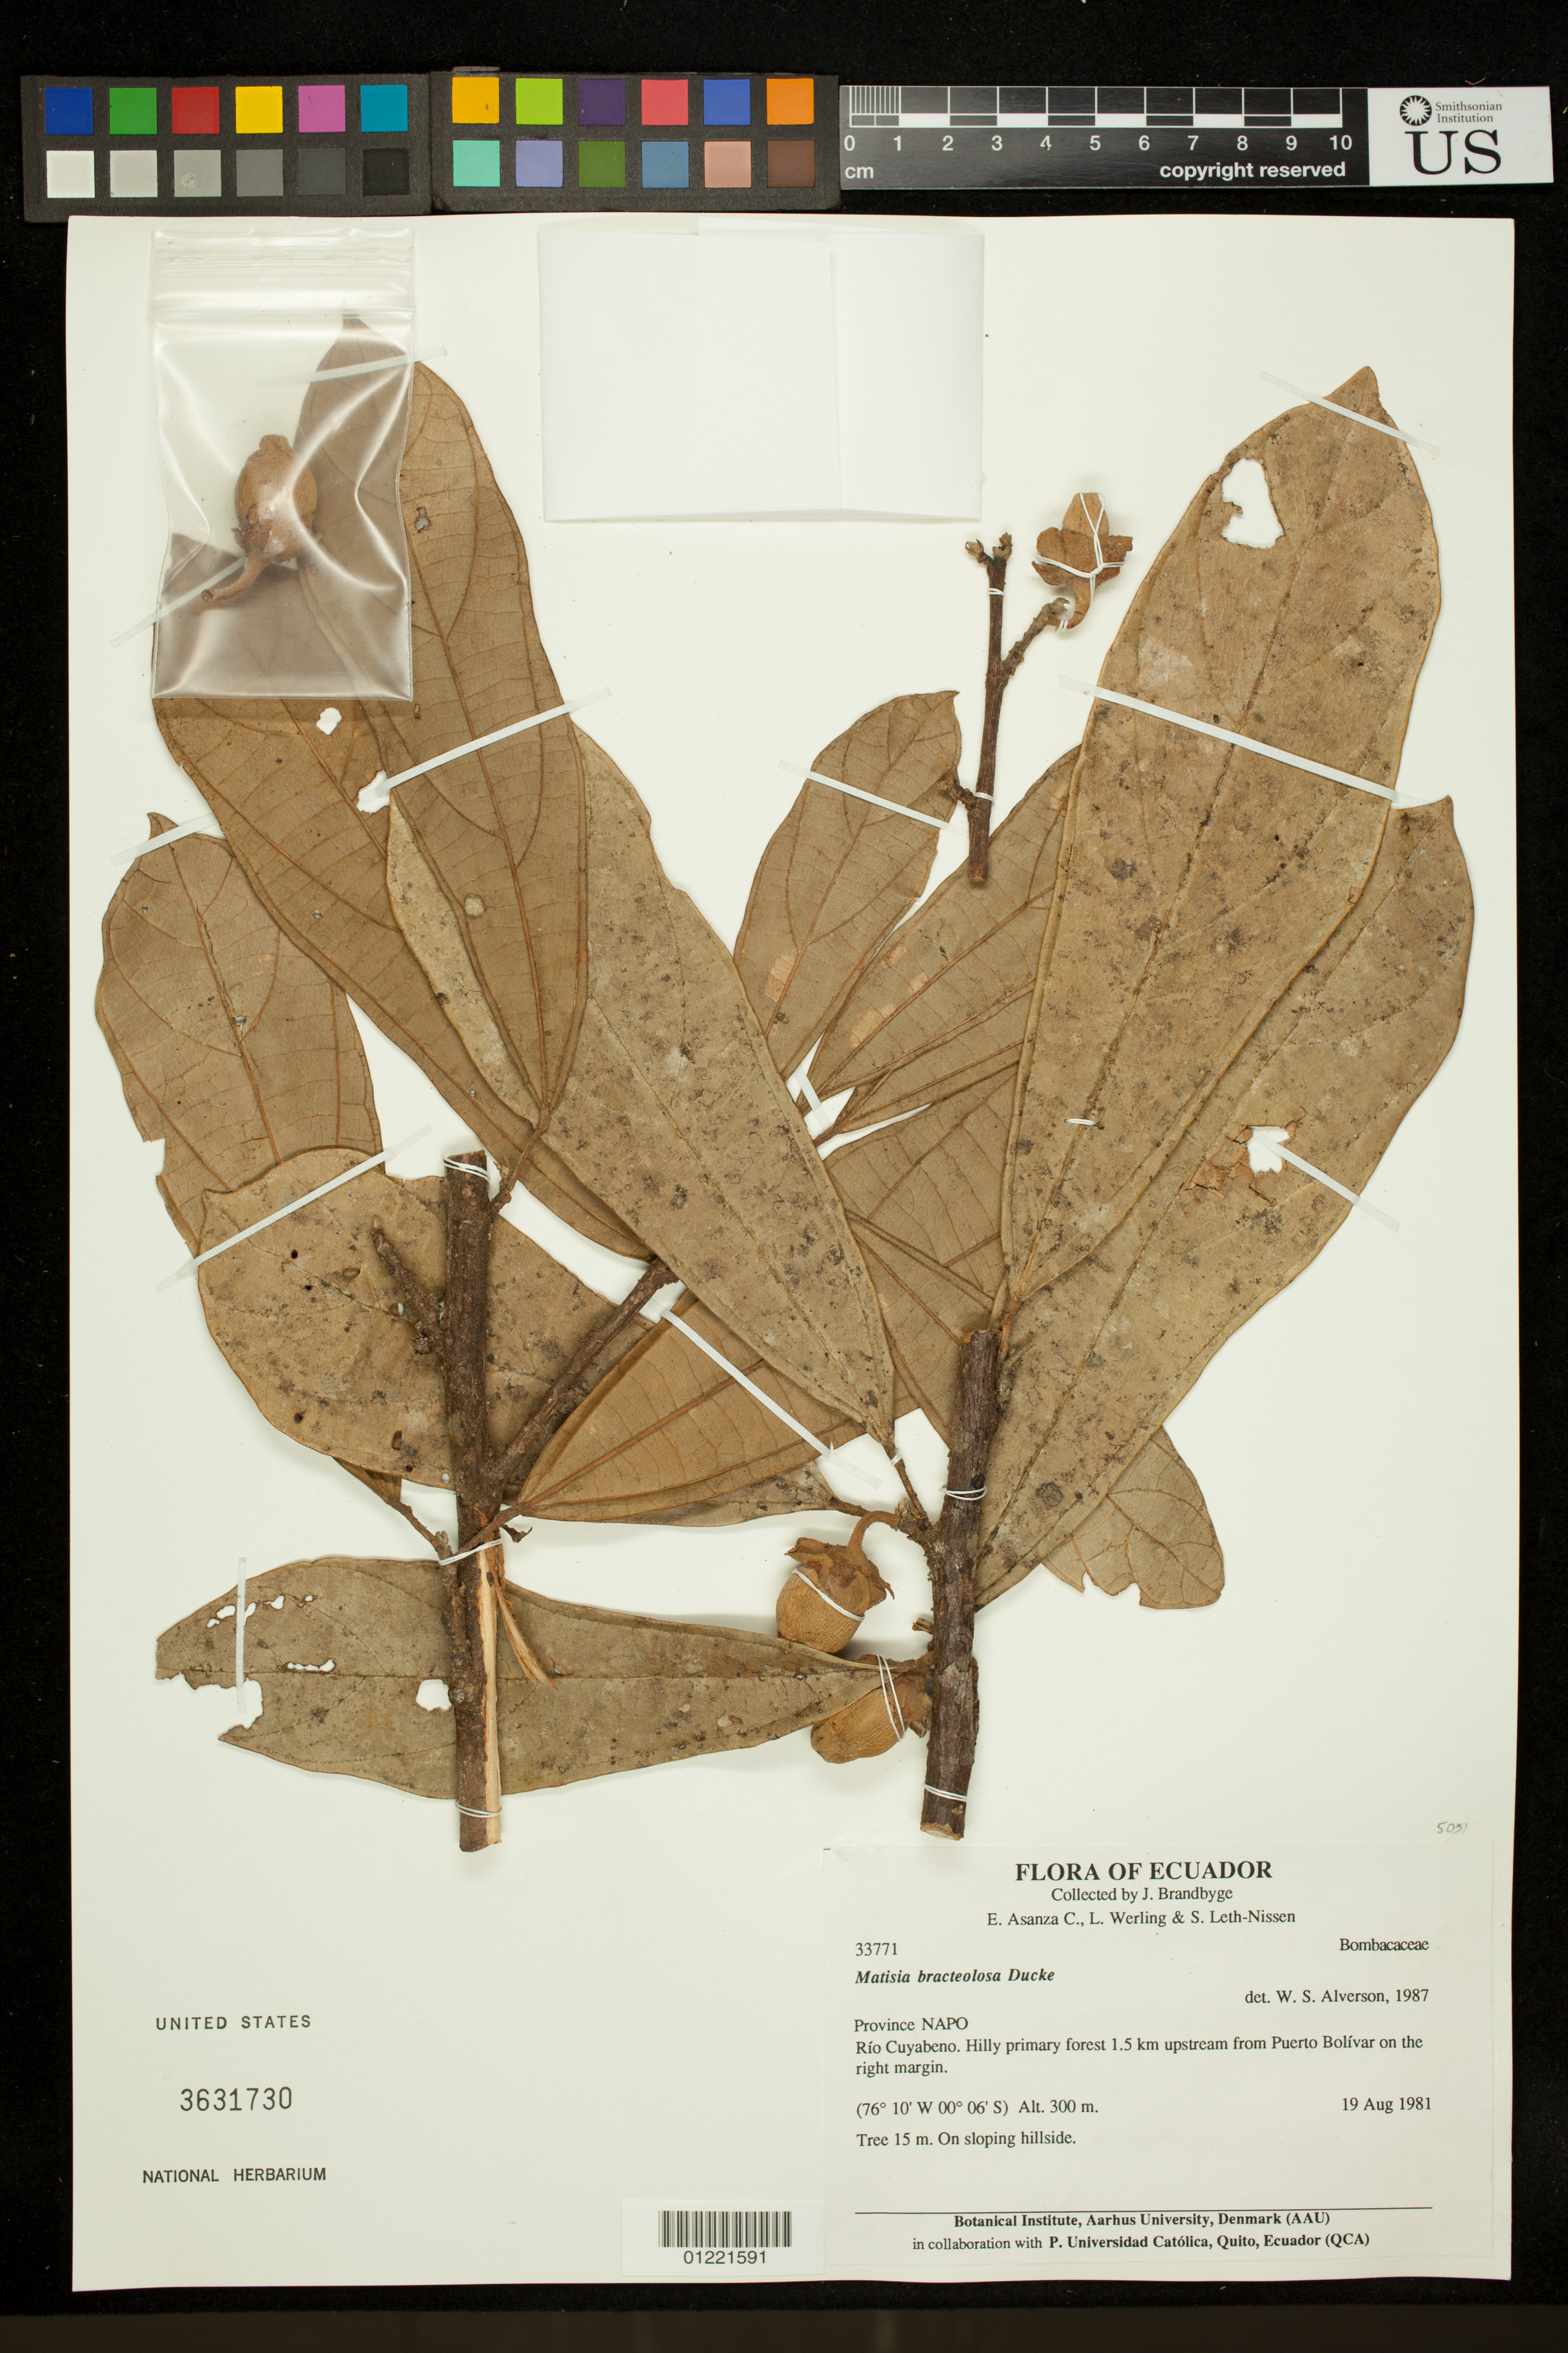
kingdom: Plantae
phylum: Tracheophyta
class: Magnoliopsida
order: Malvales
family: Malvaceae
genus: Matisia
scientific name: Matisia bracteolosa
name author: Ducke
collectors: B. Øllgaard, E. Asanza C., L. Werling & S. Leth-Nissen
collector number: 33771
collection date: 1981-08-19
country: Ecuador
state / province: Napo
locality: Rio Cuyabeno. Hilly primary forest 1.5 km upstream from Puerto Bolivar on the right margin. On sloping hillside.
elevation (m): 300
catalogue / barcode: US 3631730